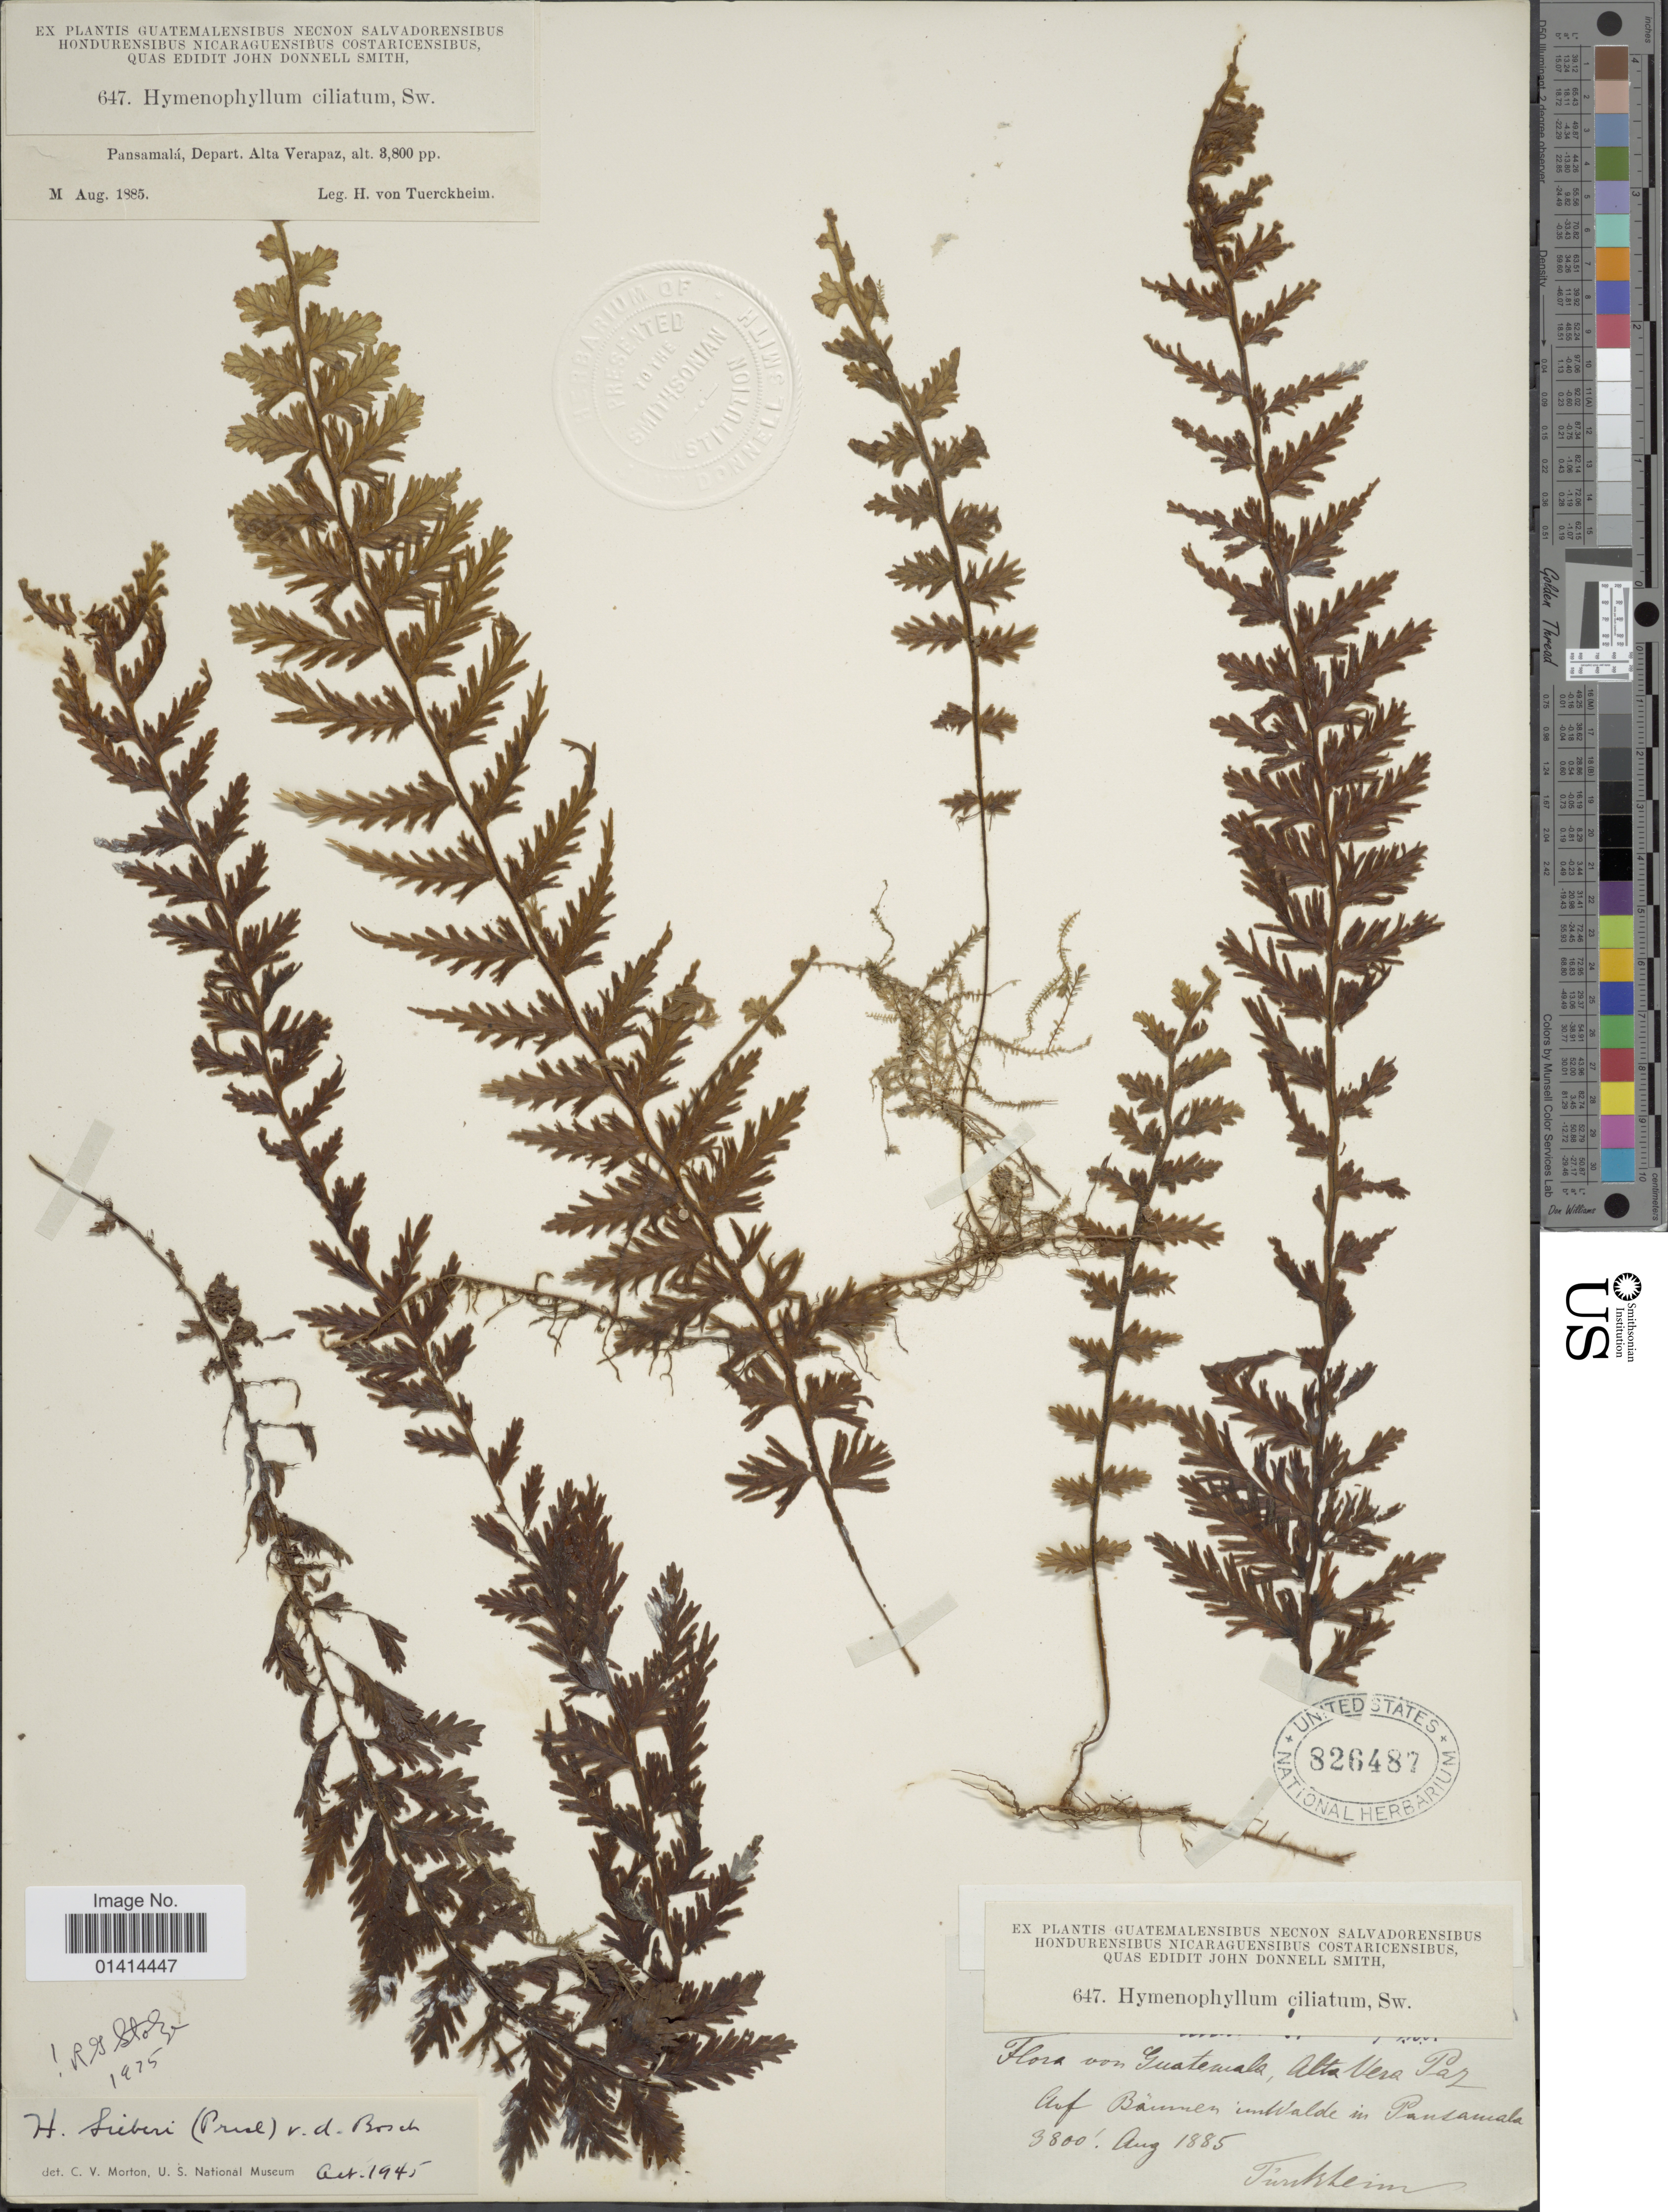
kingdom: Plantae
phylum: Tracheophyta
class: Polypodiopsida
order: Hymenophyllales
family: Hymenophyllaceae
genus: Hymenophyllum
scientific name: Hymenophyllum sieberi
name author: (C. Presl) Bosch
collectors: H. von Türckheim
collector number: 647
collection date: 1885-08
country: Guatemala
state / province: Alta Verapaz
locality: Pansamalá, Depart Alta Verapaz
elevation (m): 1158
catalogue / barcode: US 826487